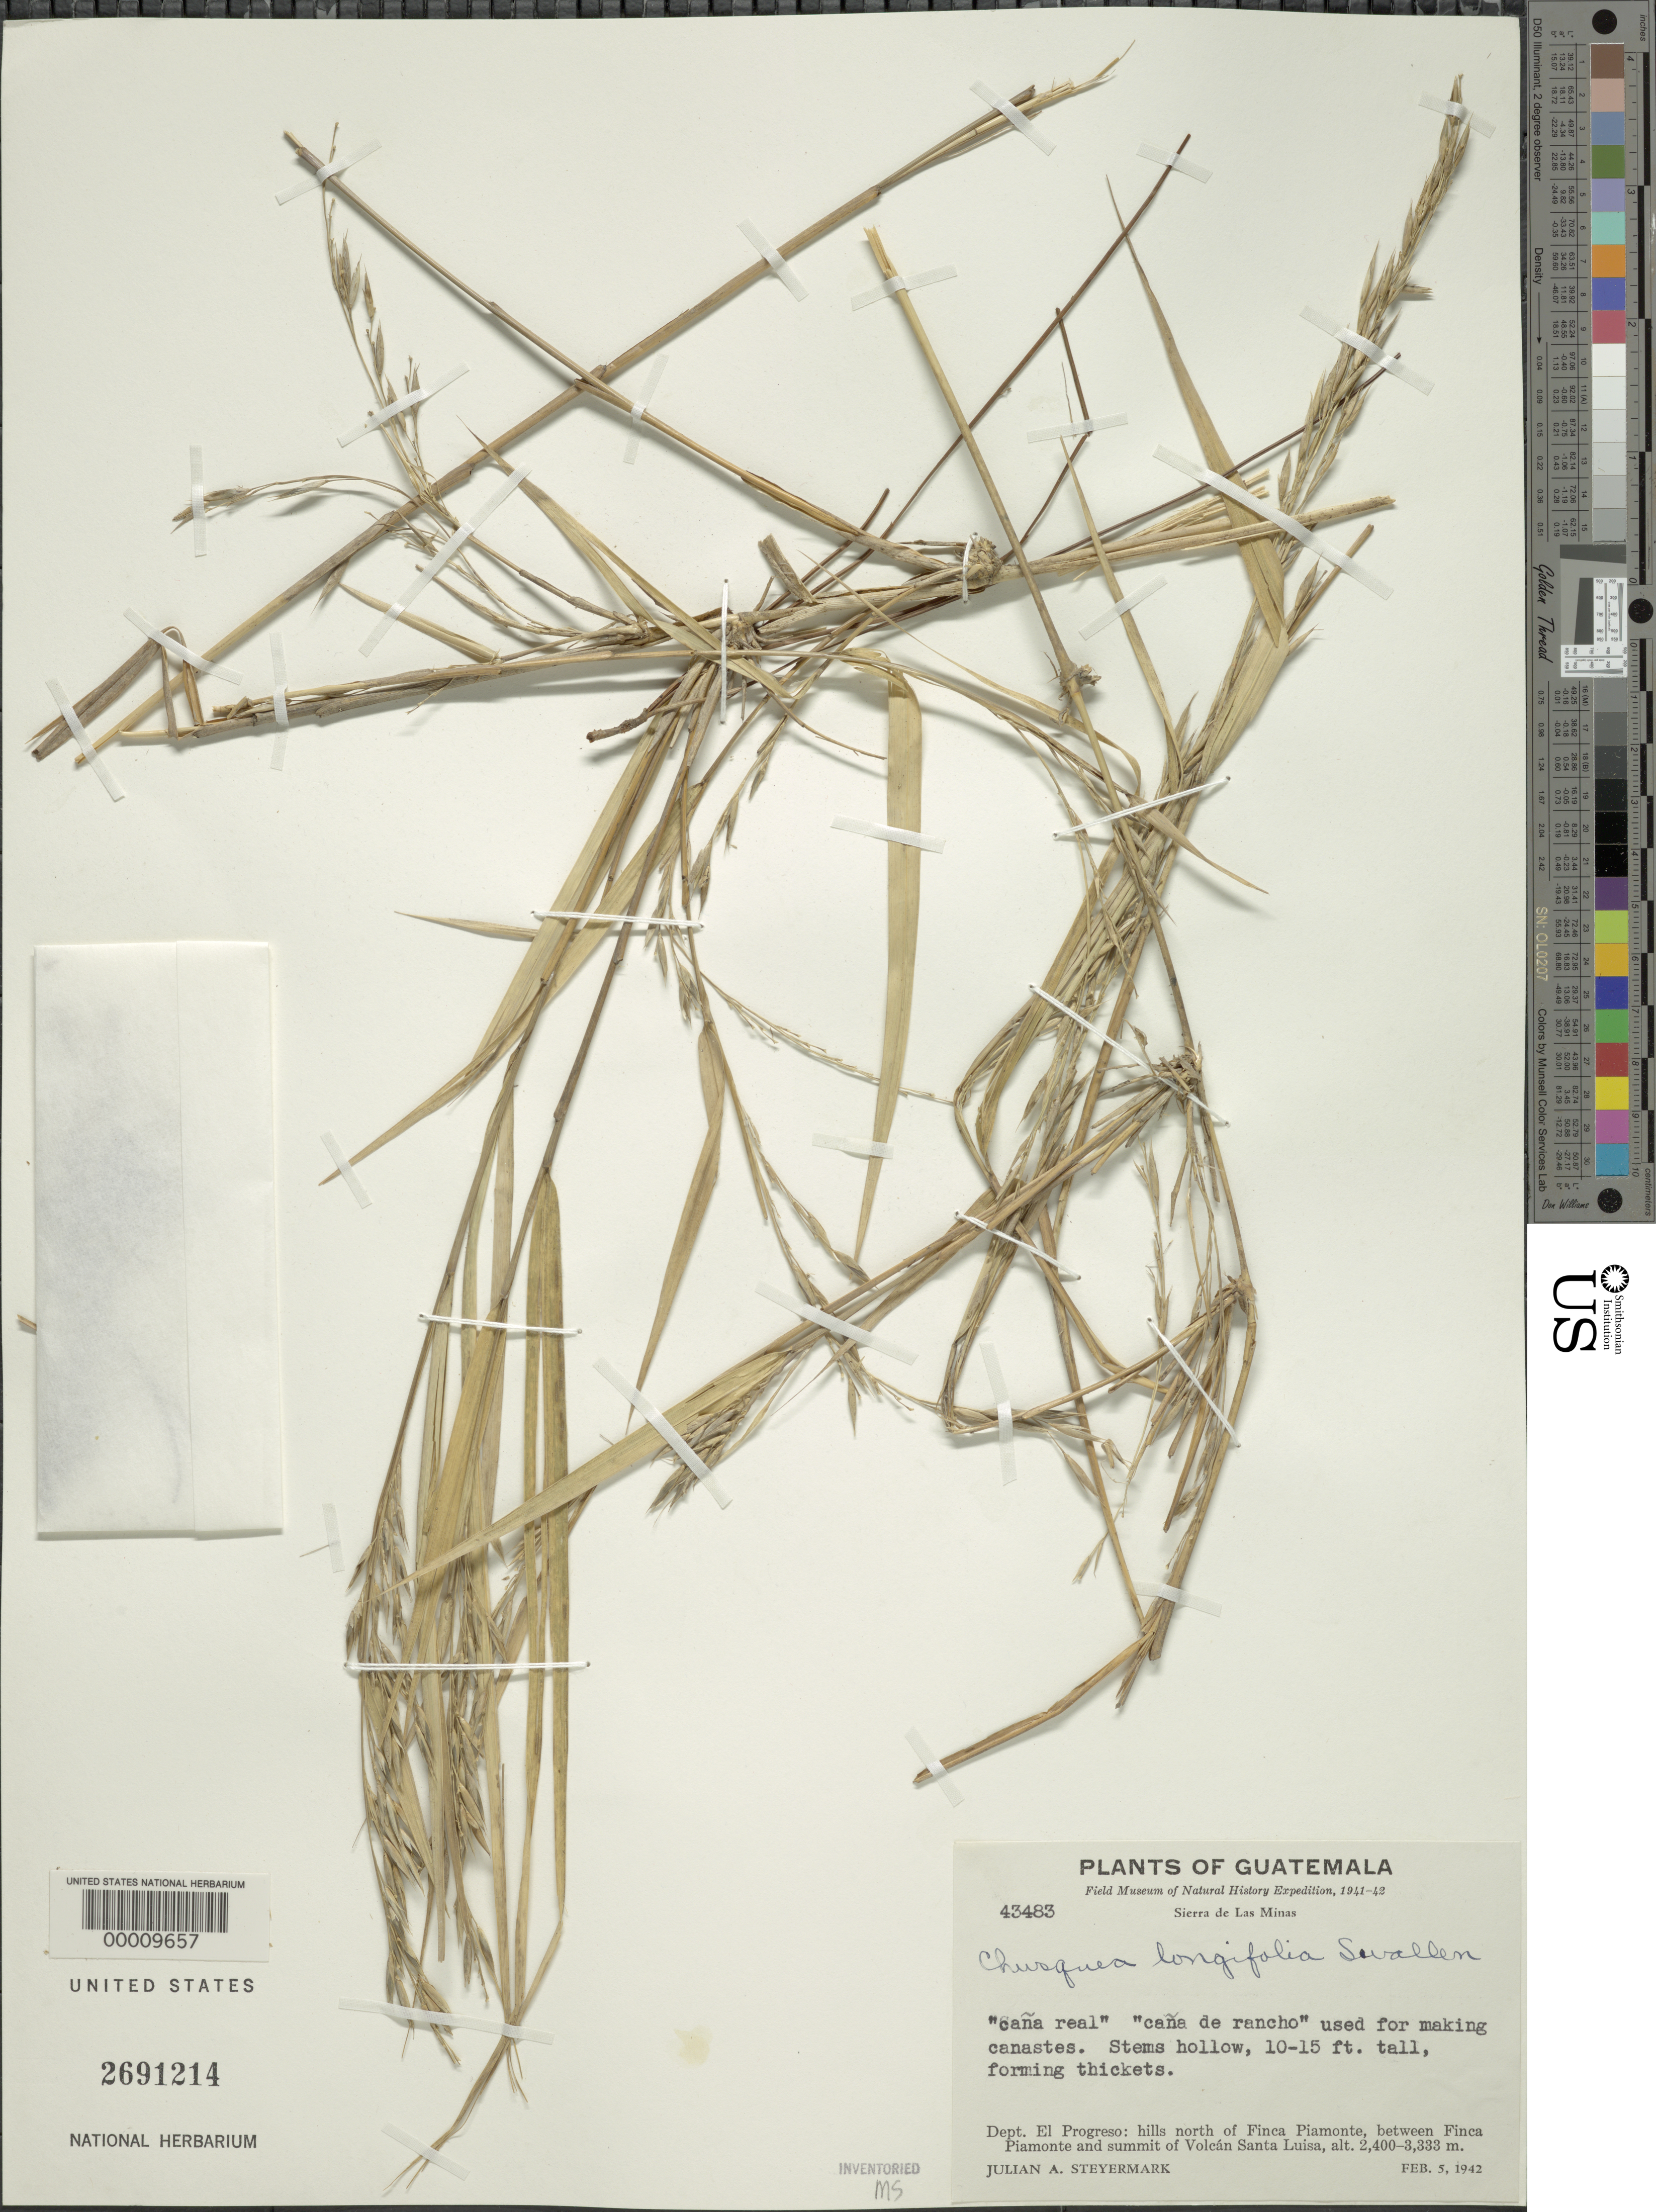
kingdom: Plantae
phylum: Tracheophyta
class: Liliopsida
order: Poales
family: Poaceae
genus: Chusquea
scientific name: Chusquea longifolia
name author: Swallen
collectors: J. Steyermark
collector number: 43483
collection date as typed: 05 Feb 1942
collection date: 1942-02-05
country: Guatemala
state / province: El Progreso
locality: Finca Piamonte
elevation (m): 2400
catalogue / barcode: US 2691214